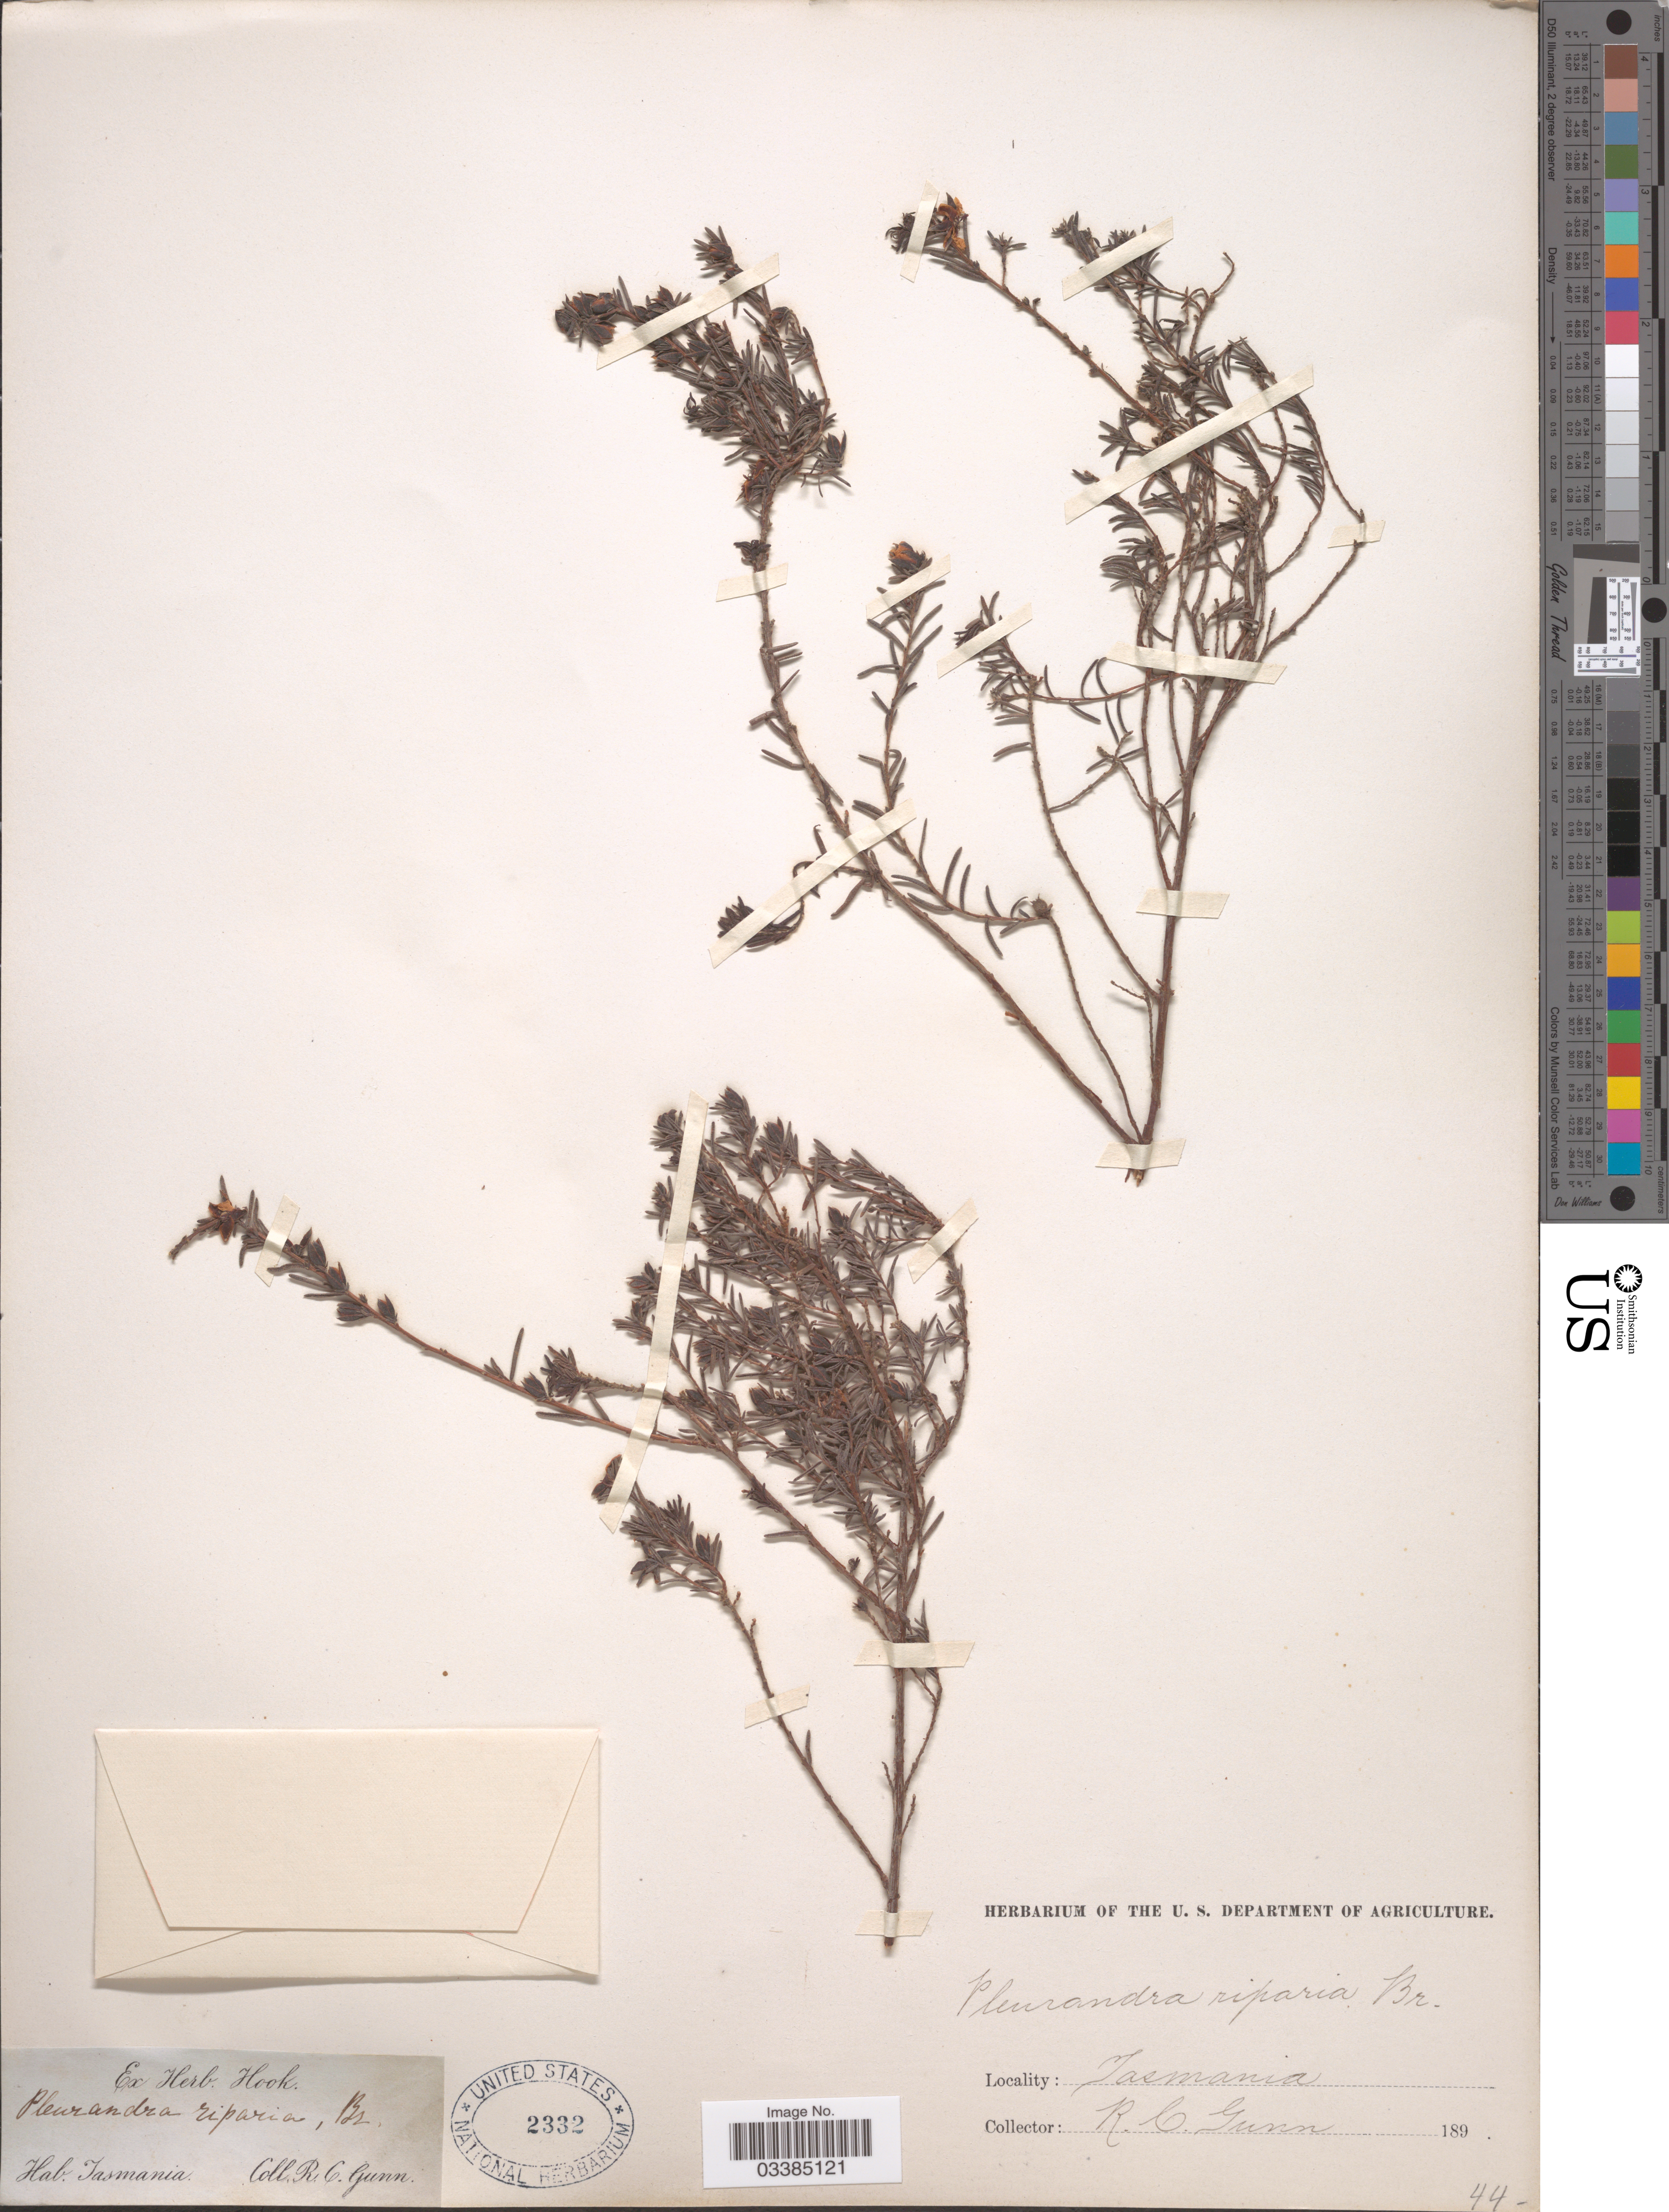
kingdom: Plantae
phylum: Tracheophyta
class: Magnoliopsida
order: Dilleniales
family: Dilleniaceae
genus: Hibbertia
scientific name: Hibbertia riparia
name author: (DC.) Hoogland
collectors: R. Gunn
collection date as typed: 189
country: Australia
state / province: Tasmania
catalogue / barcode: US 2332